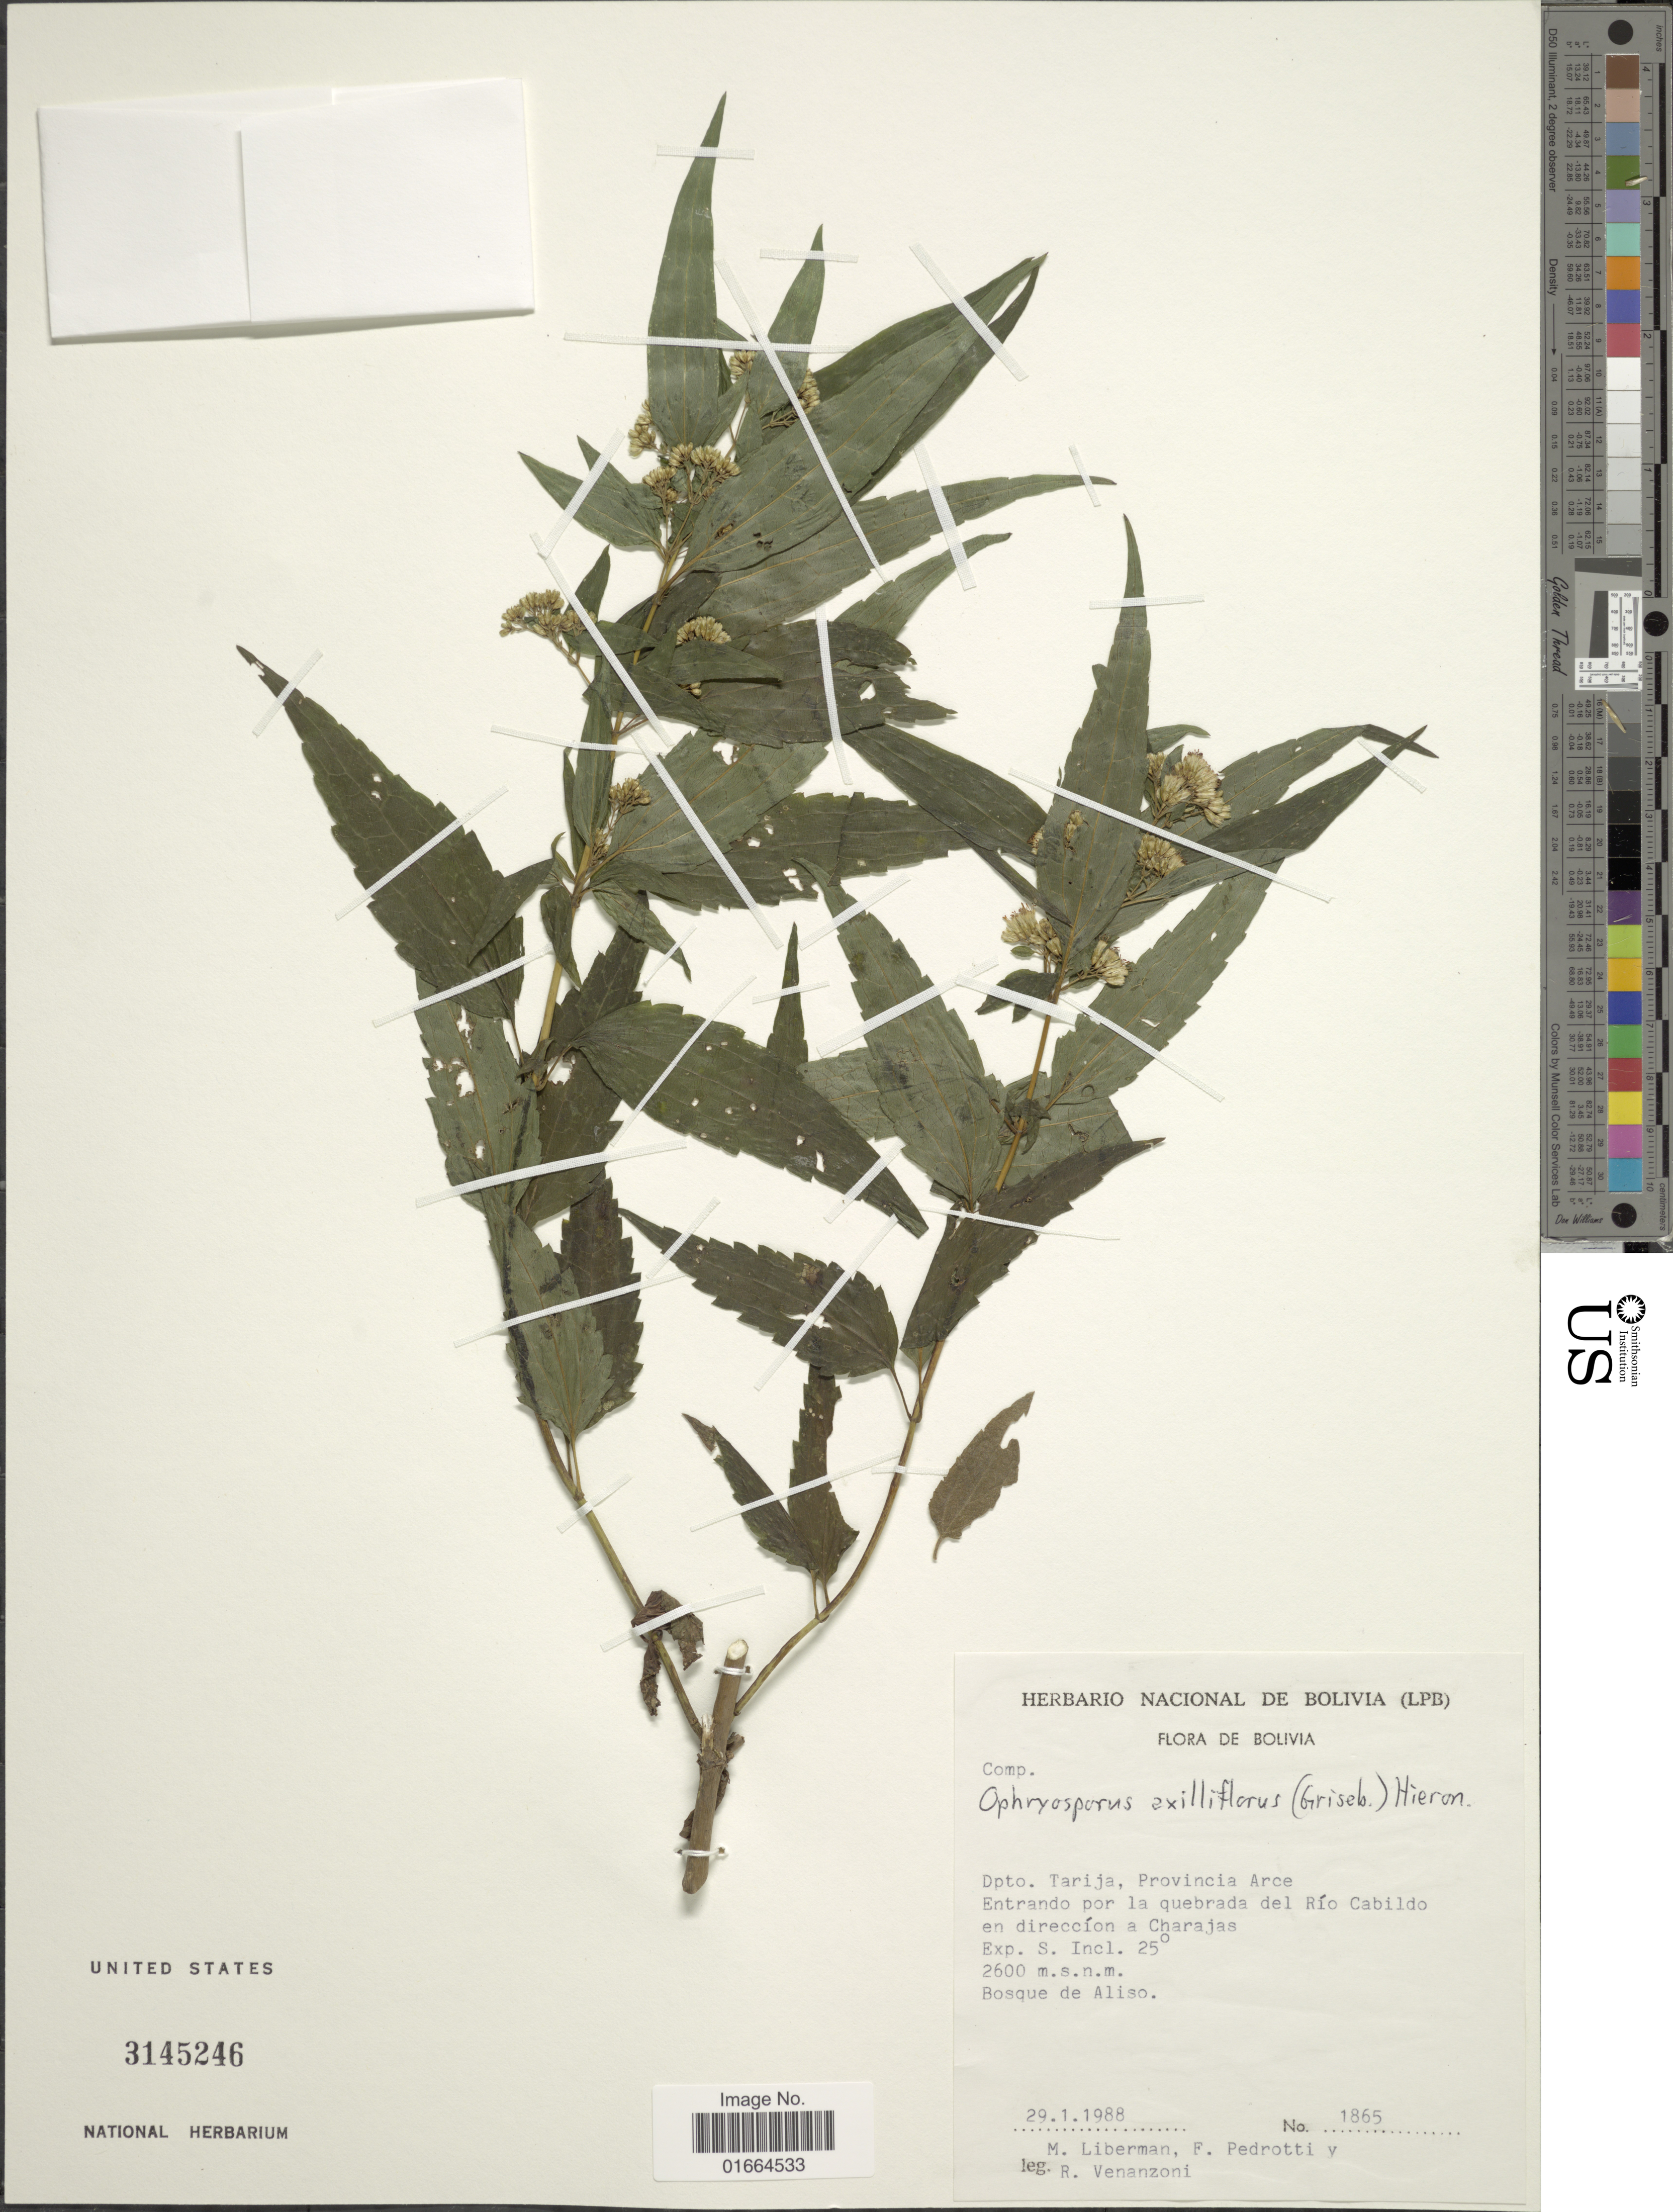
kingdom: Plantae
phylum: Tracheophyta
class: Magnoliopsida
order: Asterales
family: Asteraceae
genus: Ophryosporus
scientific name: Ophryosporus axilliflorus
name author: (Griseb.) Hieron.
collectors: M. Liberman, F. Pedrotti & R. Venanzoni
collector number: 1865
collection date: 1988-01-29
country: Bolivia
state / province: Tarija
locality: Dpto. Tarija, Provincia Arce Entrando por la quebrada del Rio Cabildo en direccion a Charajas, Exp. S. incl. 25°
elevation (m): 2600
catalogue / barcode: US 3145246